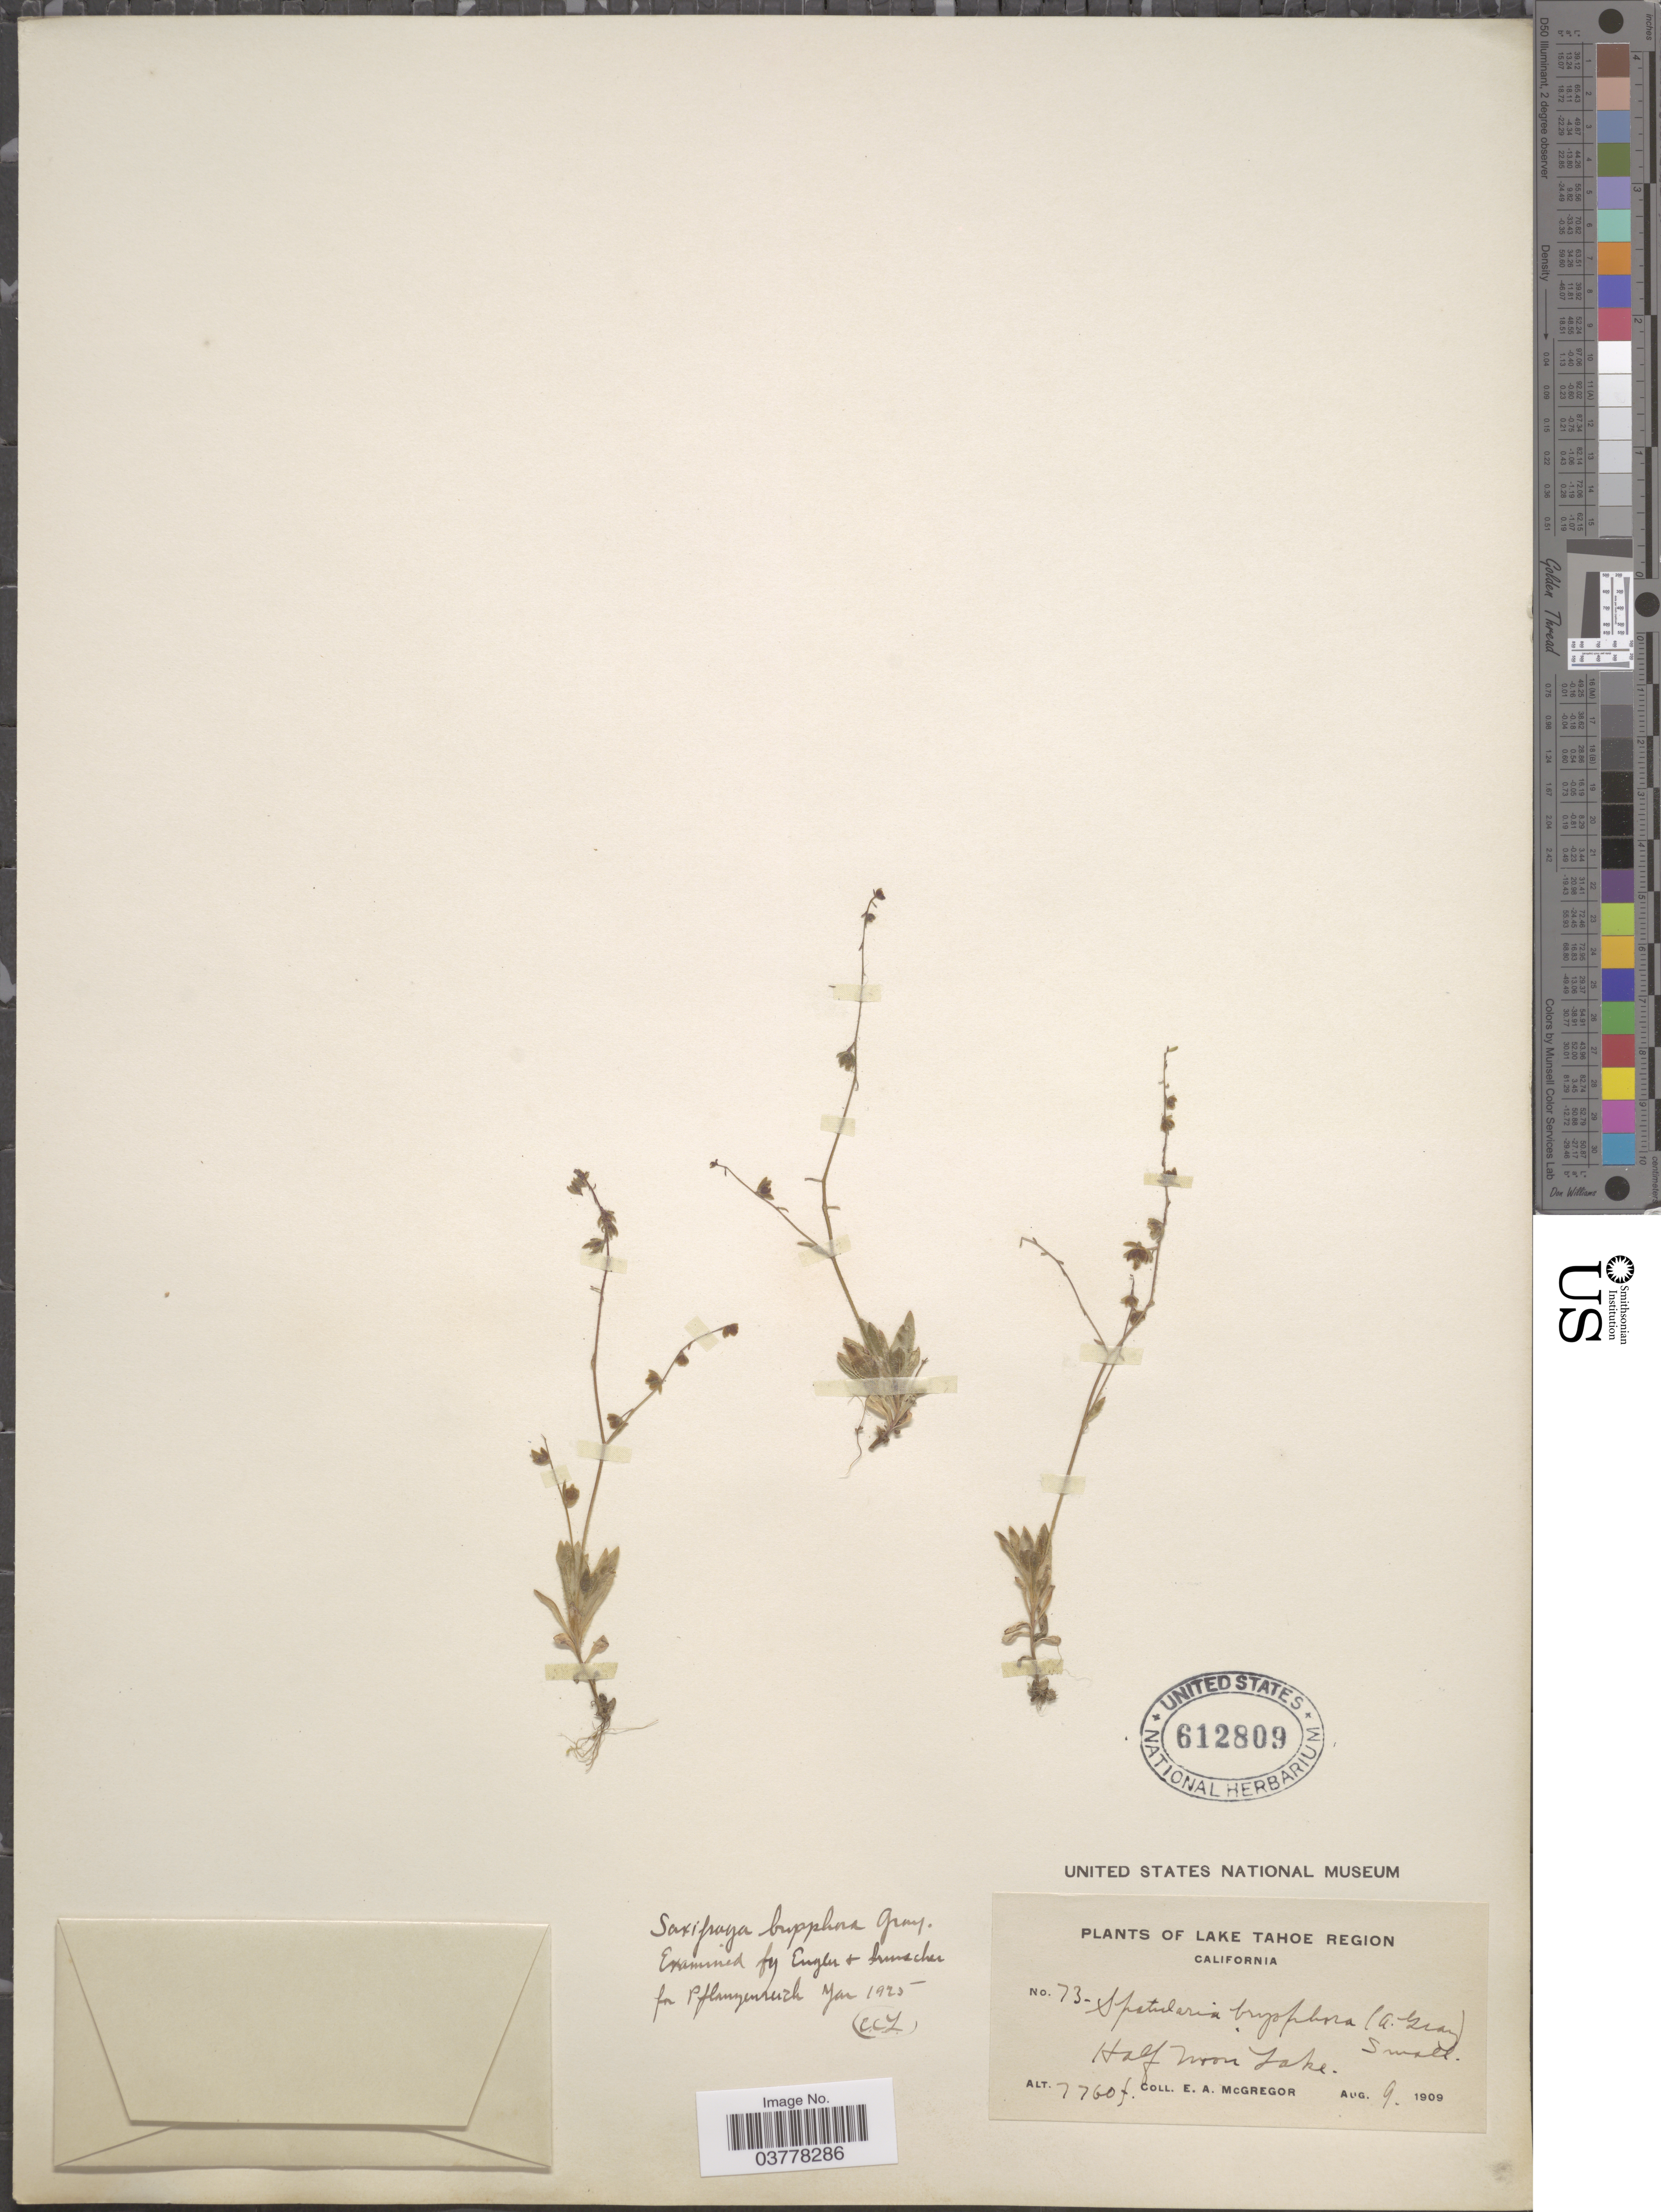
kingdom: Plantae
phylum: Tracheophyta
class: Magnoliopsida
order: Saxifragales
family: Saxifragaceae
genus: Micranthes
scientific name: Micranthes bryophora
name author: (A. Gray) Brouillet & Gornall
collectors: E. A. McGregor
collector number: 73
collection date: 1909-08-09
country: United States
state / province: California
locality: Lake Tahoe Region, Half Moon Lake.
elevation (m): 2365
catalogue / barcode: US 612809